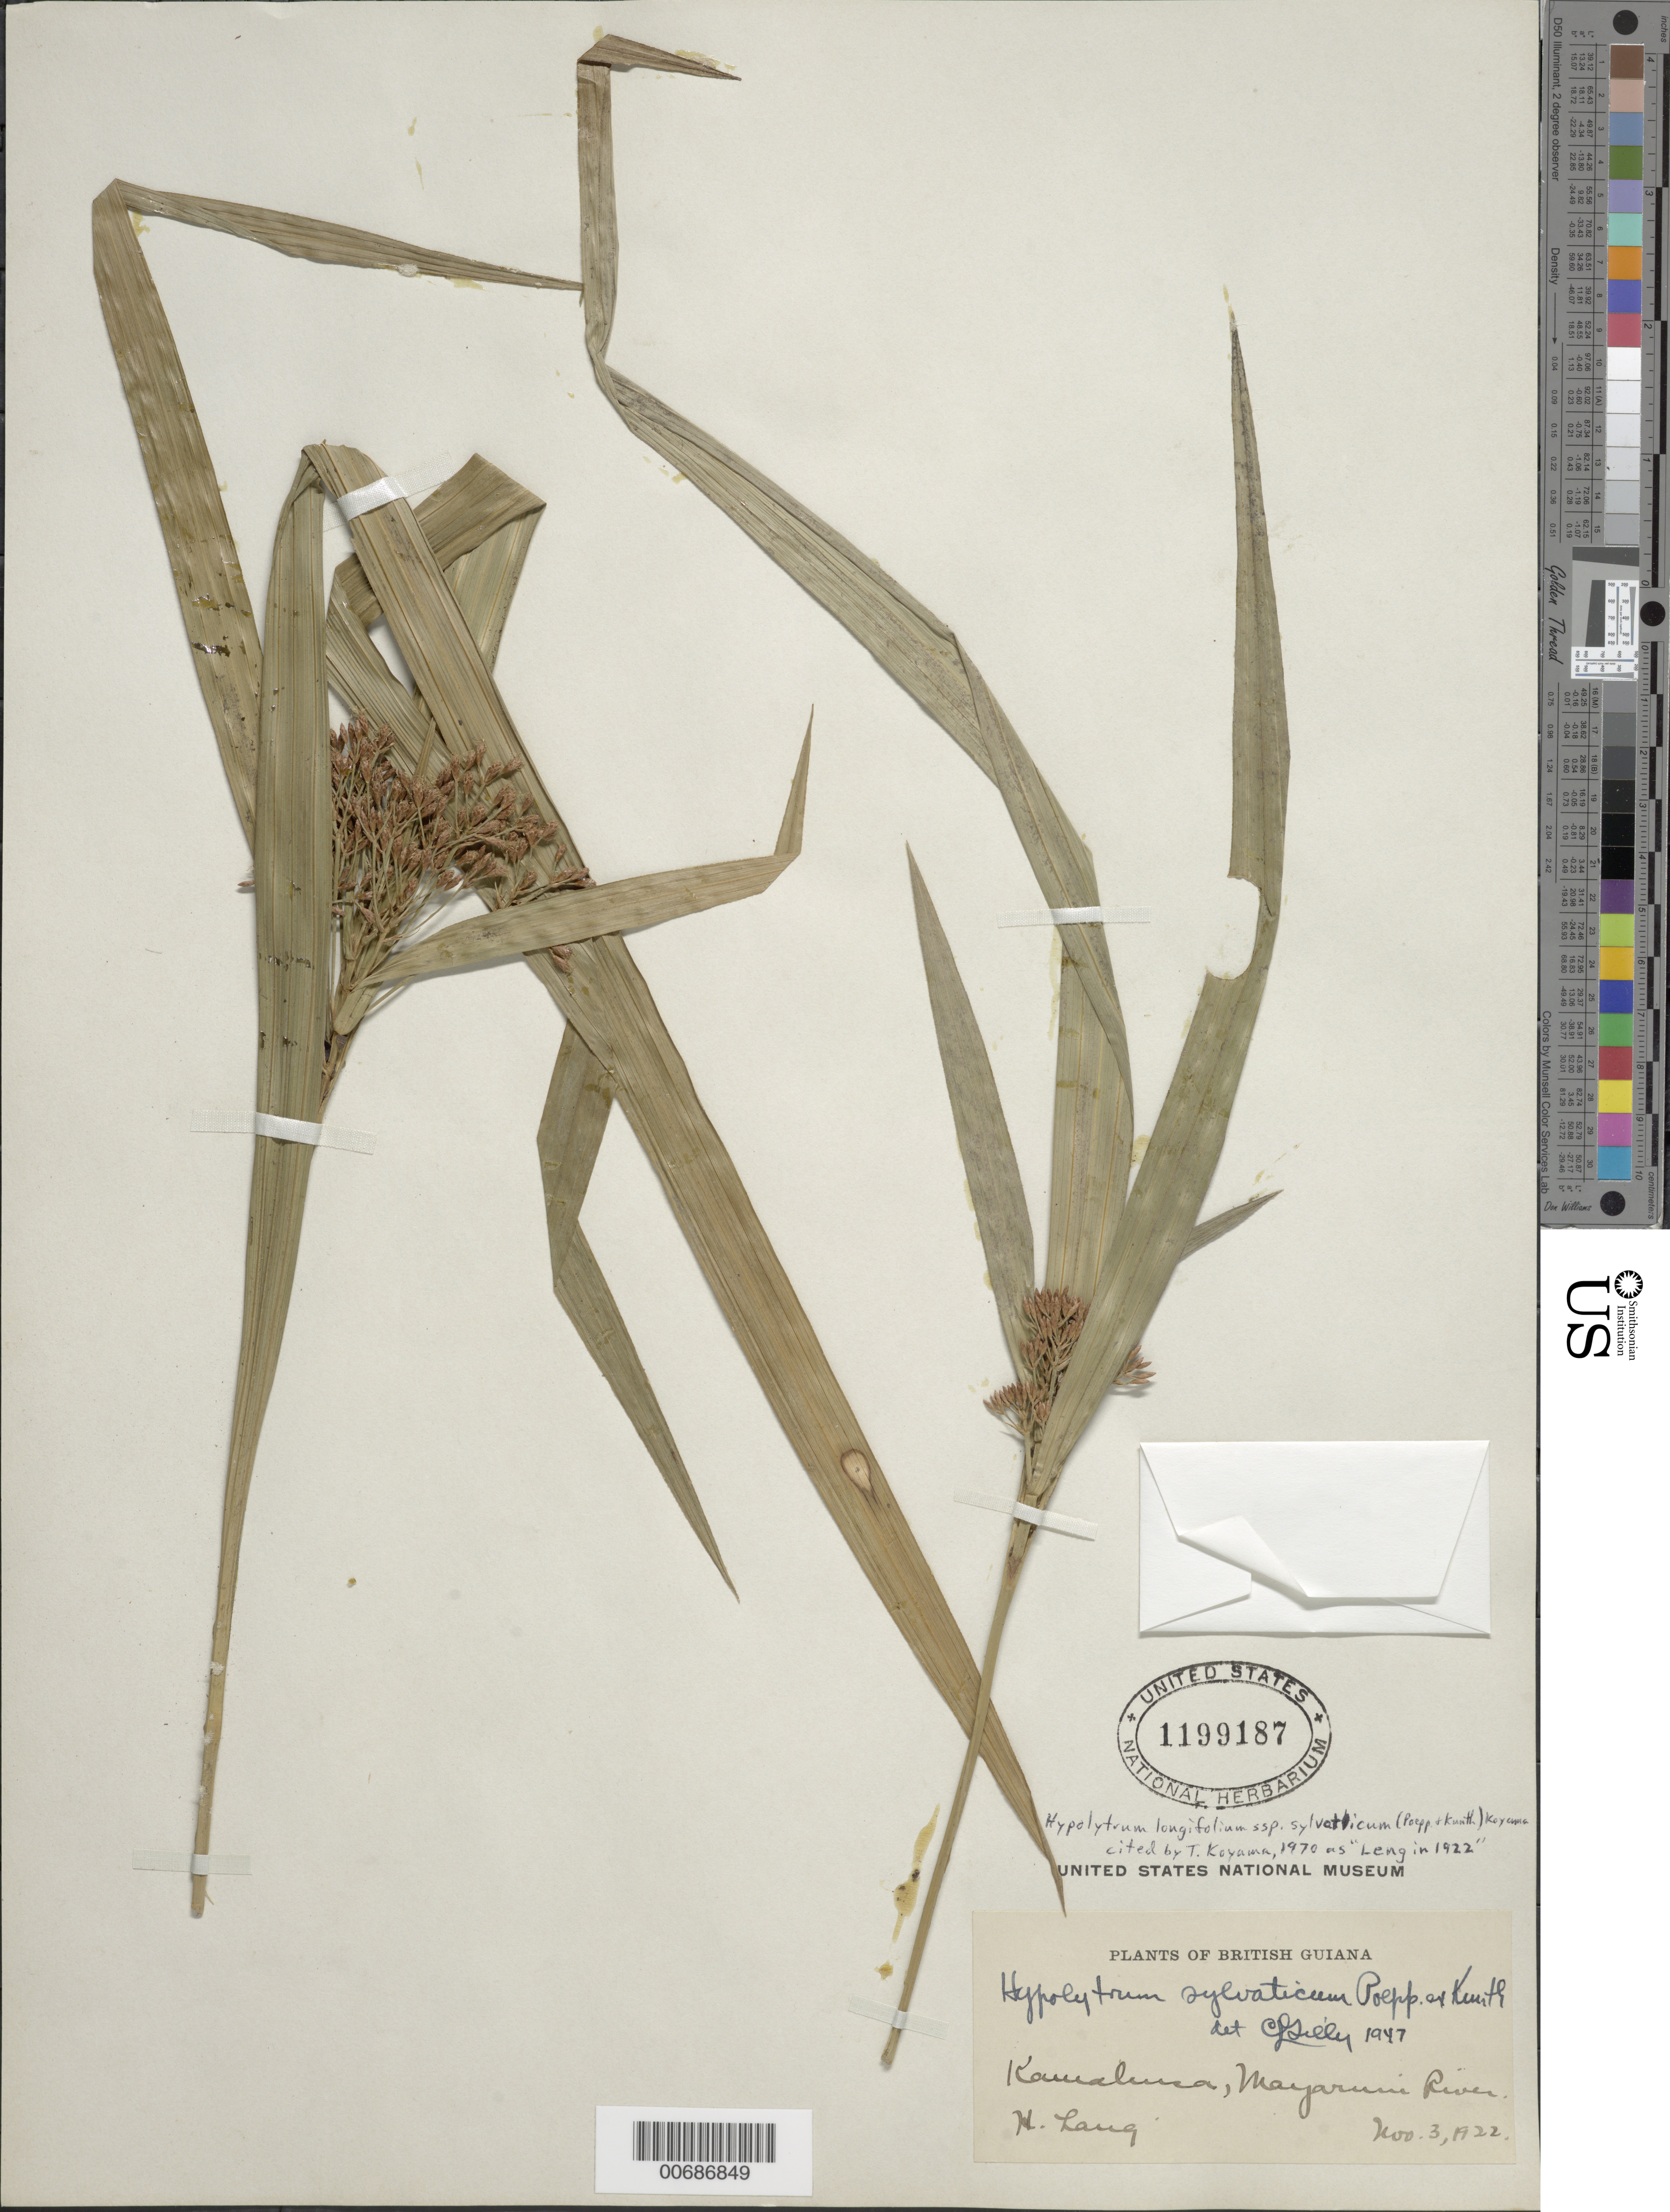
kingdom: Plantae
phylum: Tracheophyta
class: Liliopsida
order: Poales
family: Cyperaceae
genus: Hypolytrum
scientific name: Hypolytrum longifolium subsp. sylvaticum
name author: (Poepp. ex Kunth) T. Koyama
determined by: Koyama, Tetsuo M.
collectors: H. Lang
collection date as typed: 5-Nov-22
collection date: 1922-11-05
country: Guyana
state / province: Cuyuni-Mazaruni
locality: Kamakusa, Upper Mazaruni R.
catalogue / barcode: US 1199187